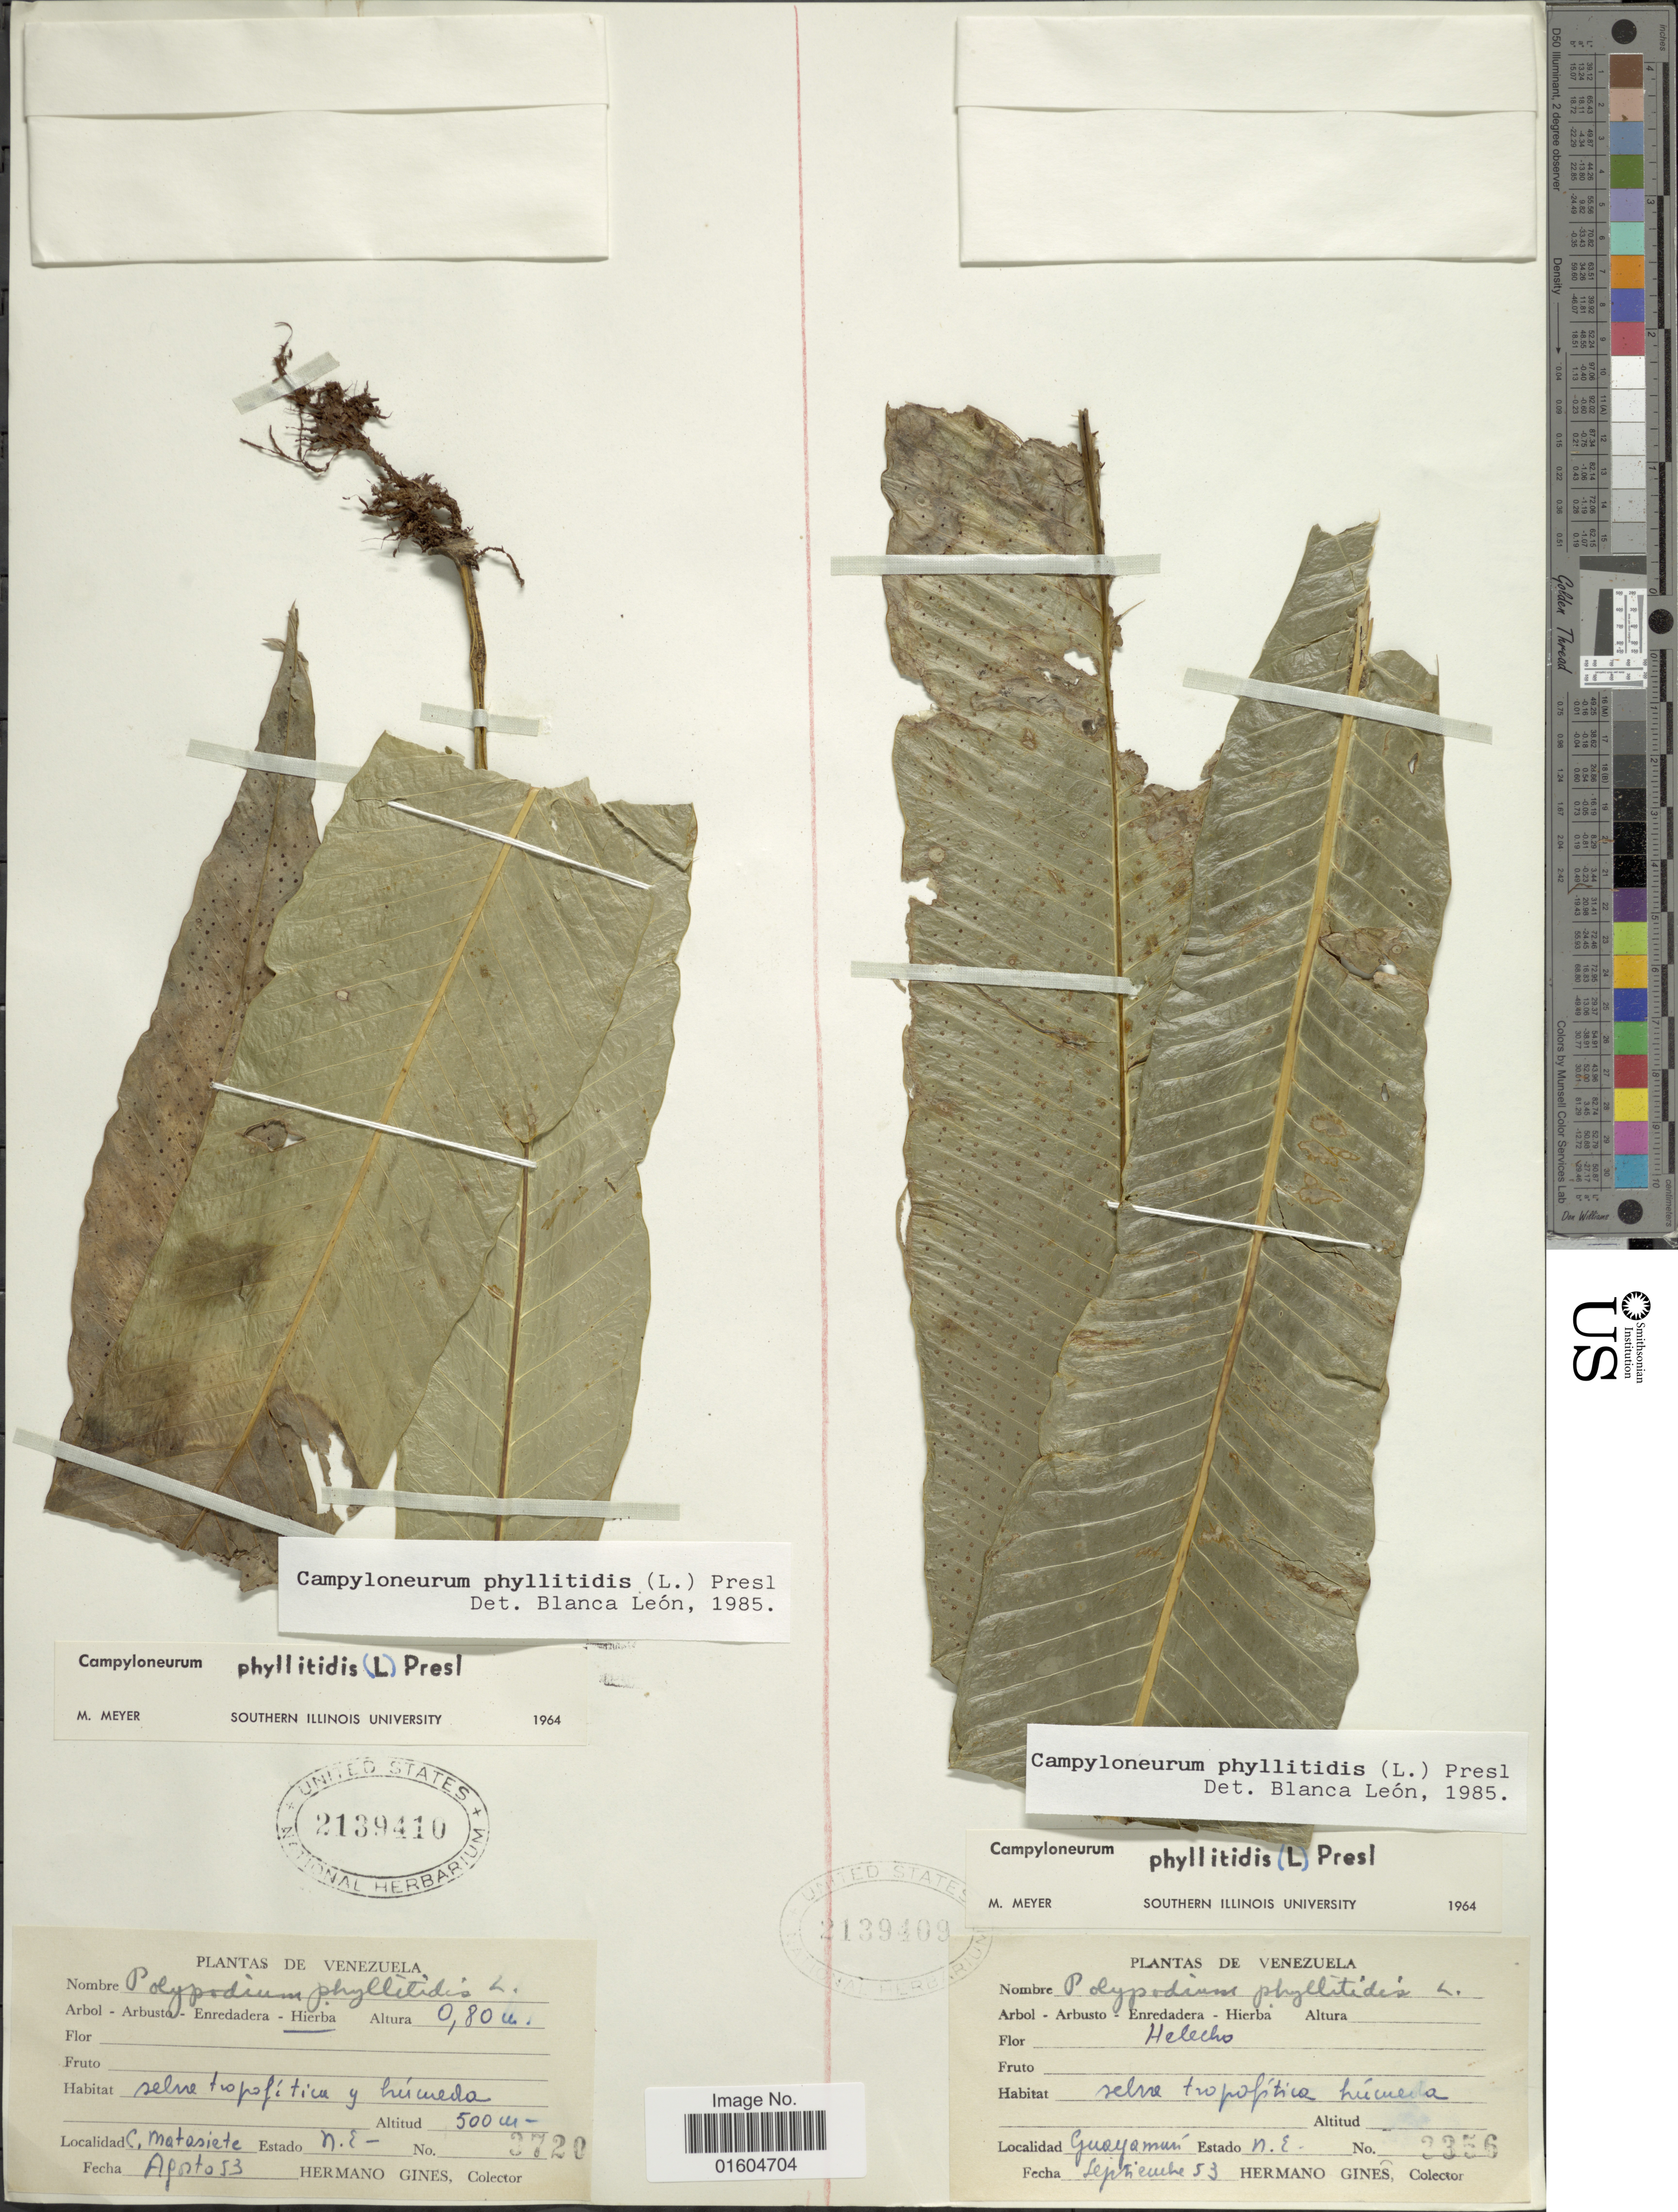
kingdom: Plantae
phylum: Tracheophyta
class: Polypodiopsida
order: Polypodiales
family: Polypodiaceae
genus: Campyloneurum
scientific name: Campyloneurum phyllitidis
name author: (L.) C. Presl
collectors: Bro. Gines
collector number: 3356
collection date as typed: Transcribed d/m/y: /9/53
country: Venezuela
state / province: Nueva Esparta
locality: Venezuela, Guayamuri, N.E. [Nueva Esparta]. Selva tropofitica húmeda [tropophytic, rain forest].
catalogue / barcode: US 2139409-2